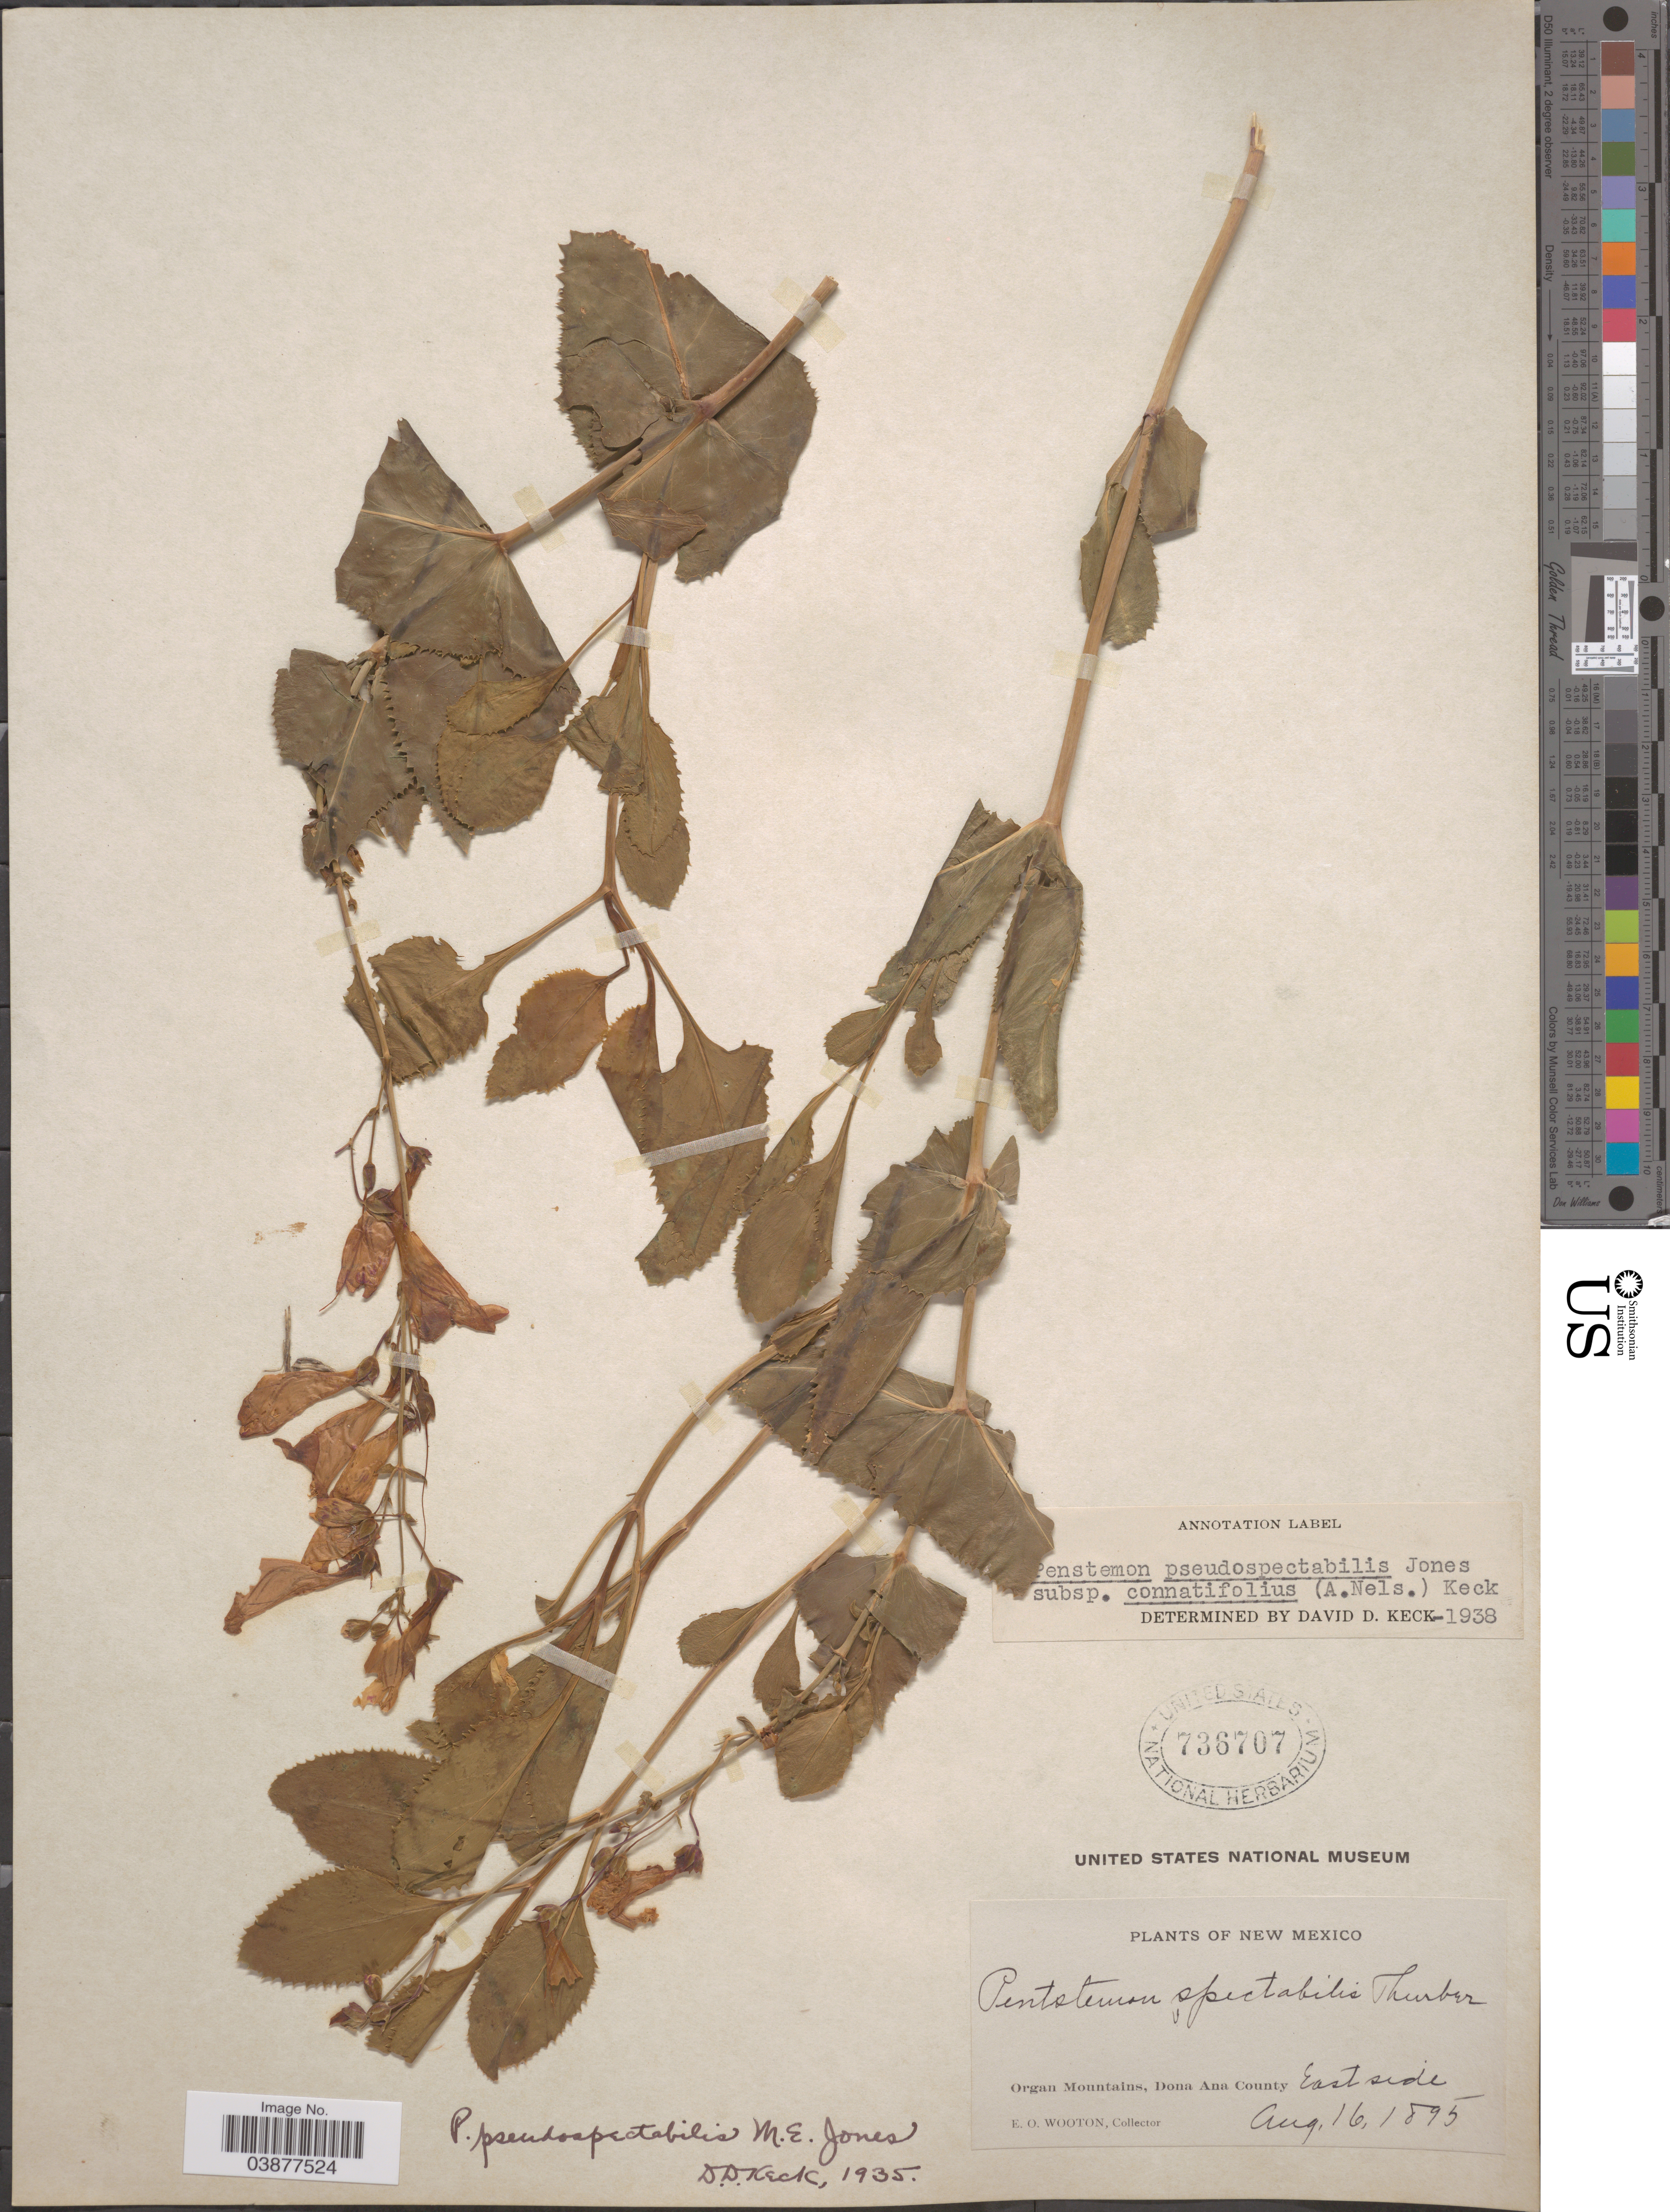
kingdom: Plantae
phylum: Tracheophyta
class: Magnoliopsida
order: Lamiales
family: Plantaginaceae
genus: Penstemon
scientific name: Penstemon pseudospectabilis var. connatifolius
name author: (A. Nelson) D.D. Keck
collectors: E. O. Wooton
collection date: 1895-08-16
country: United States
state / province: New Mexico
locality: Organ Mountains, Dona Ana County. East side.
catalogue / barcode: US 736707